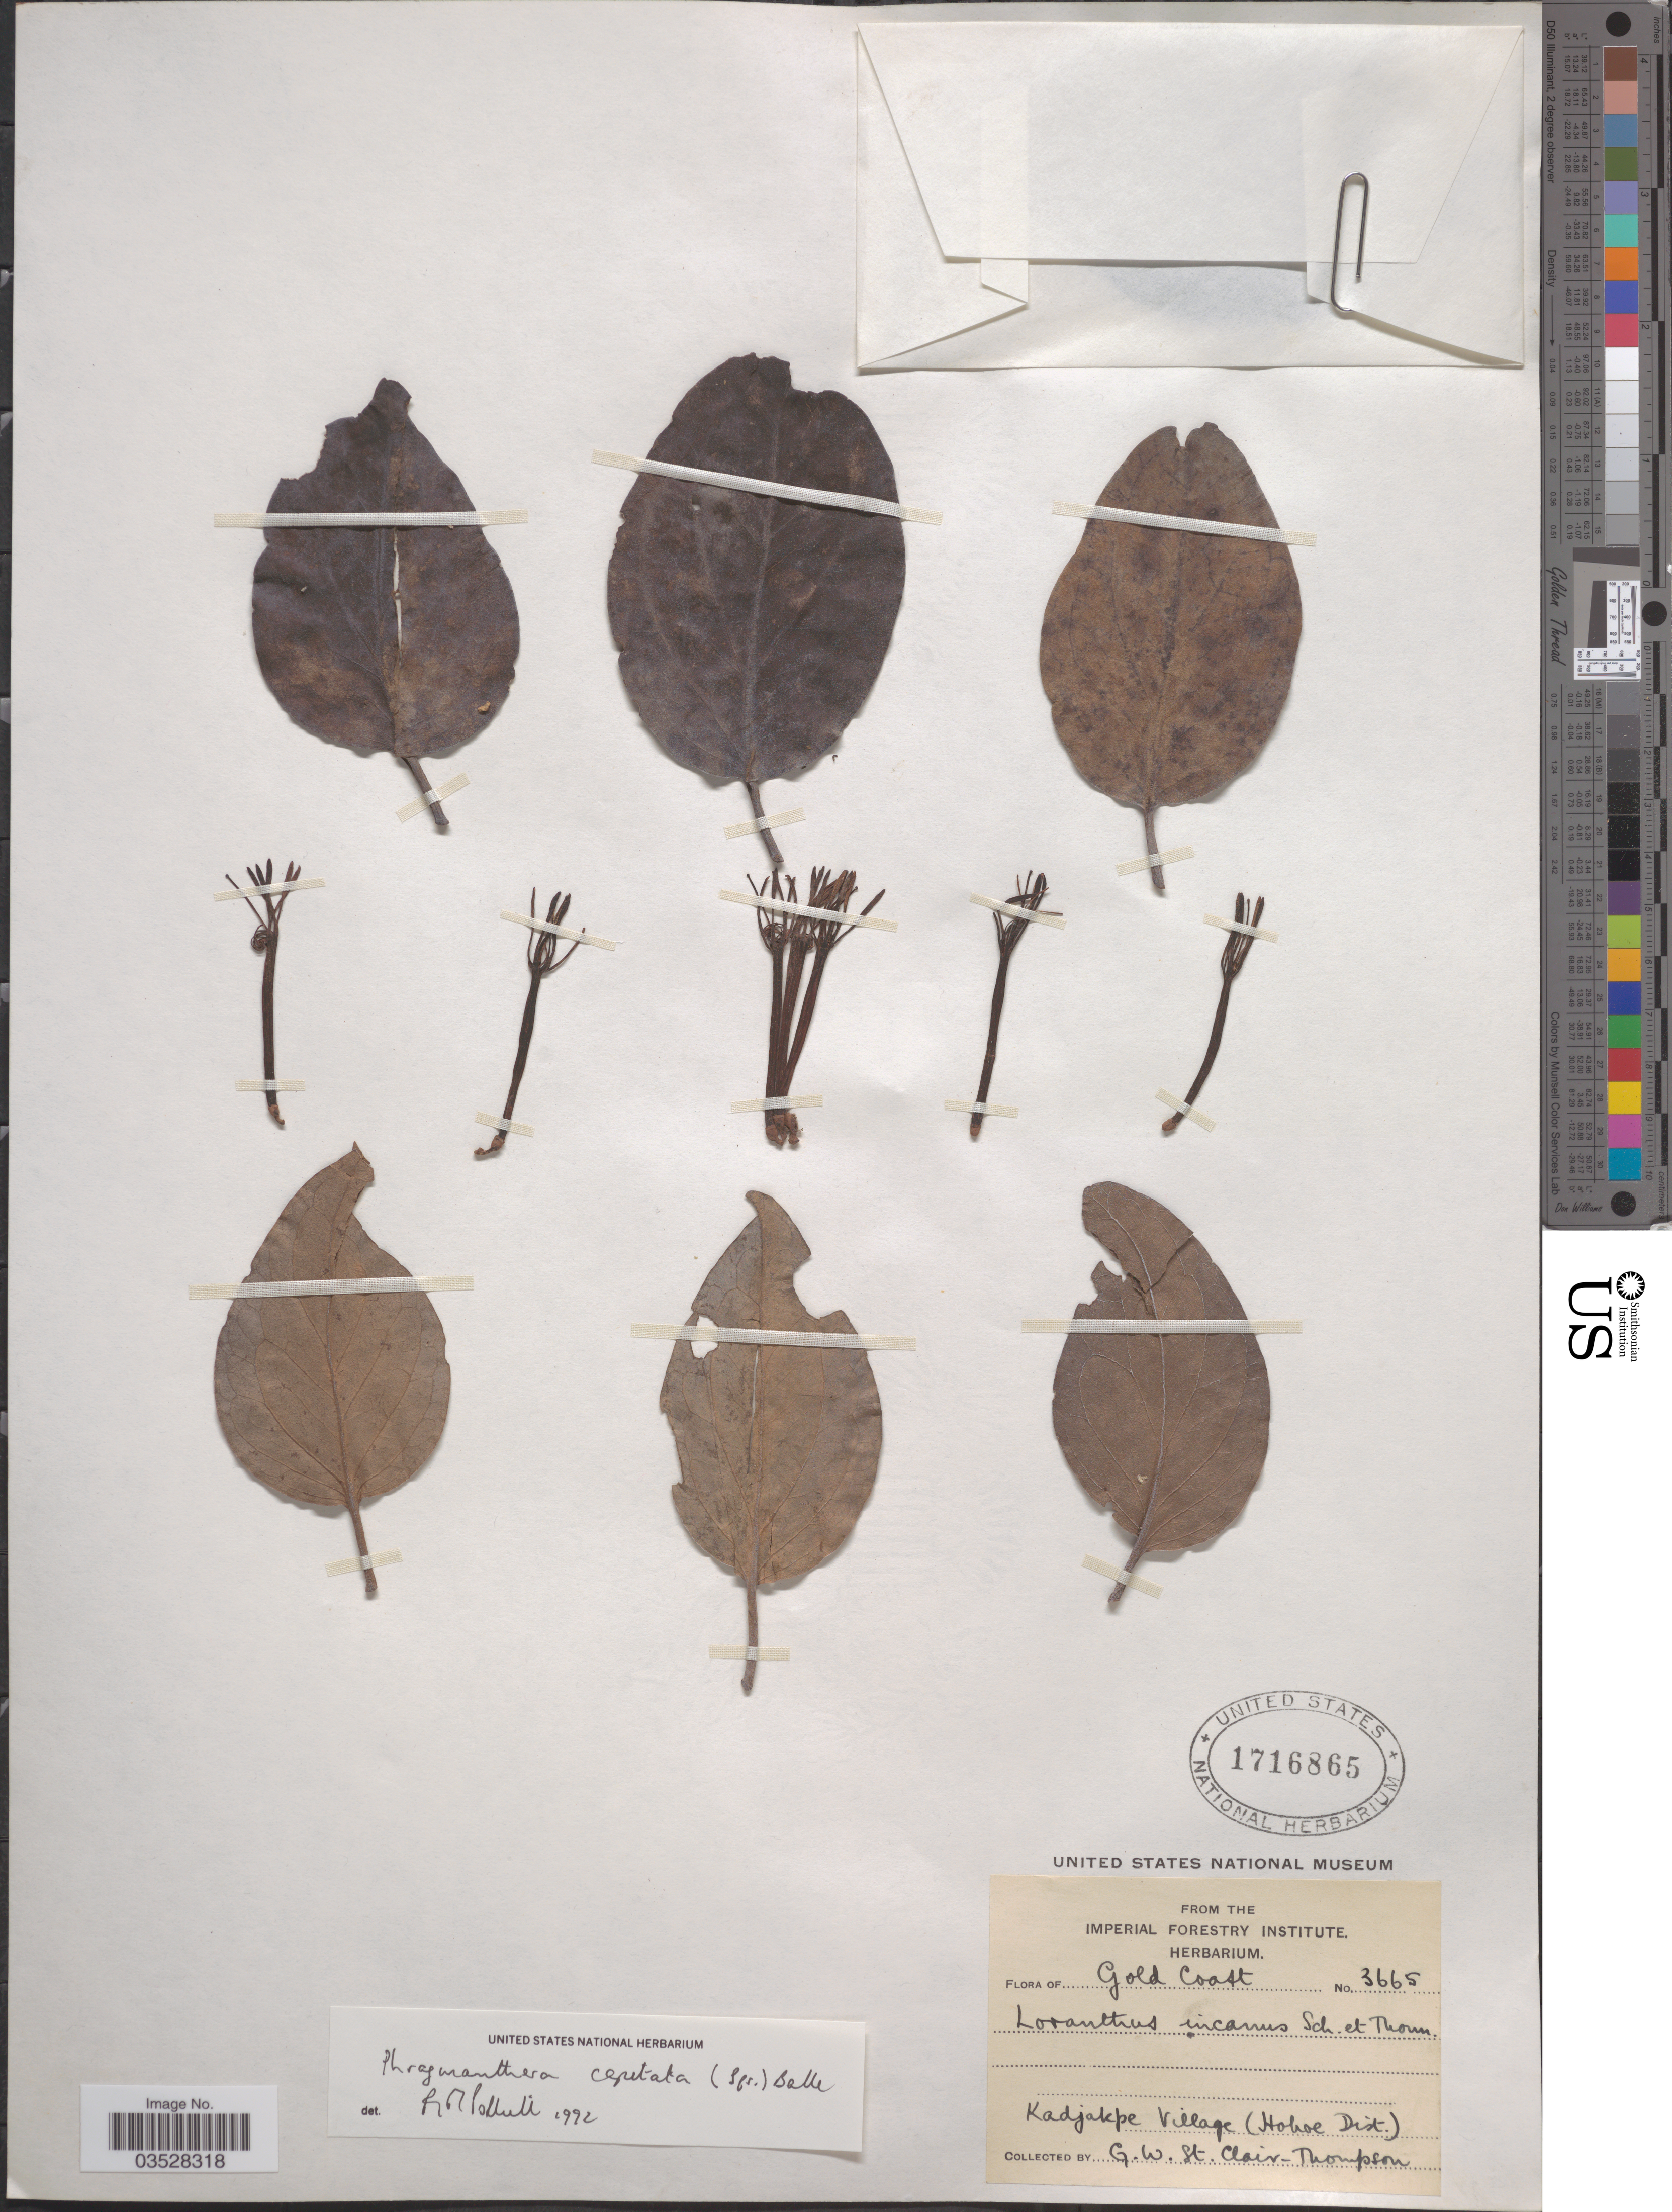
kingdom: Plantae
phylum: Tracheophyta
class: Magnoliopsida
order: Santalales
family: Loranthaceae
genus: Phragmanthera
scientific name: Phragmanthera capitata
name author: (Spreng.) Balle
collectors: G. St. Clair-Thompson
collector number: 3665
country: Ghana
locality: Gold Coast. Kadjakpe Village (Hohoe Dist.).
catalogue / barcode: US 1716865